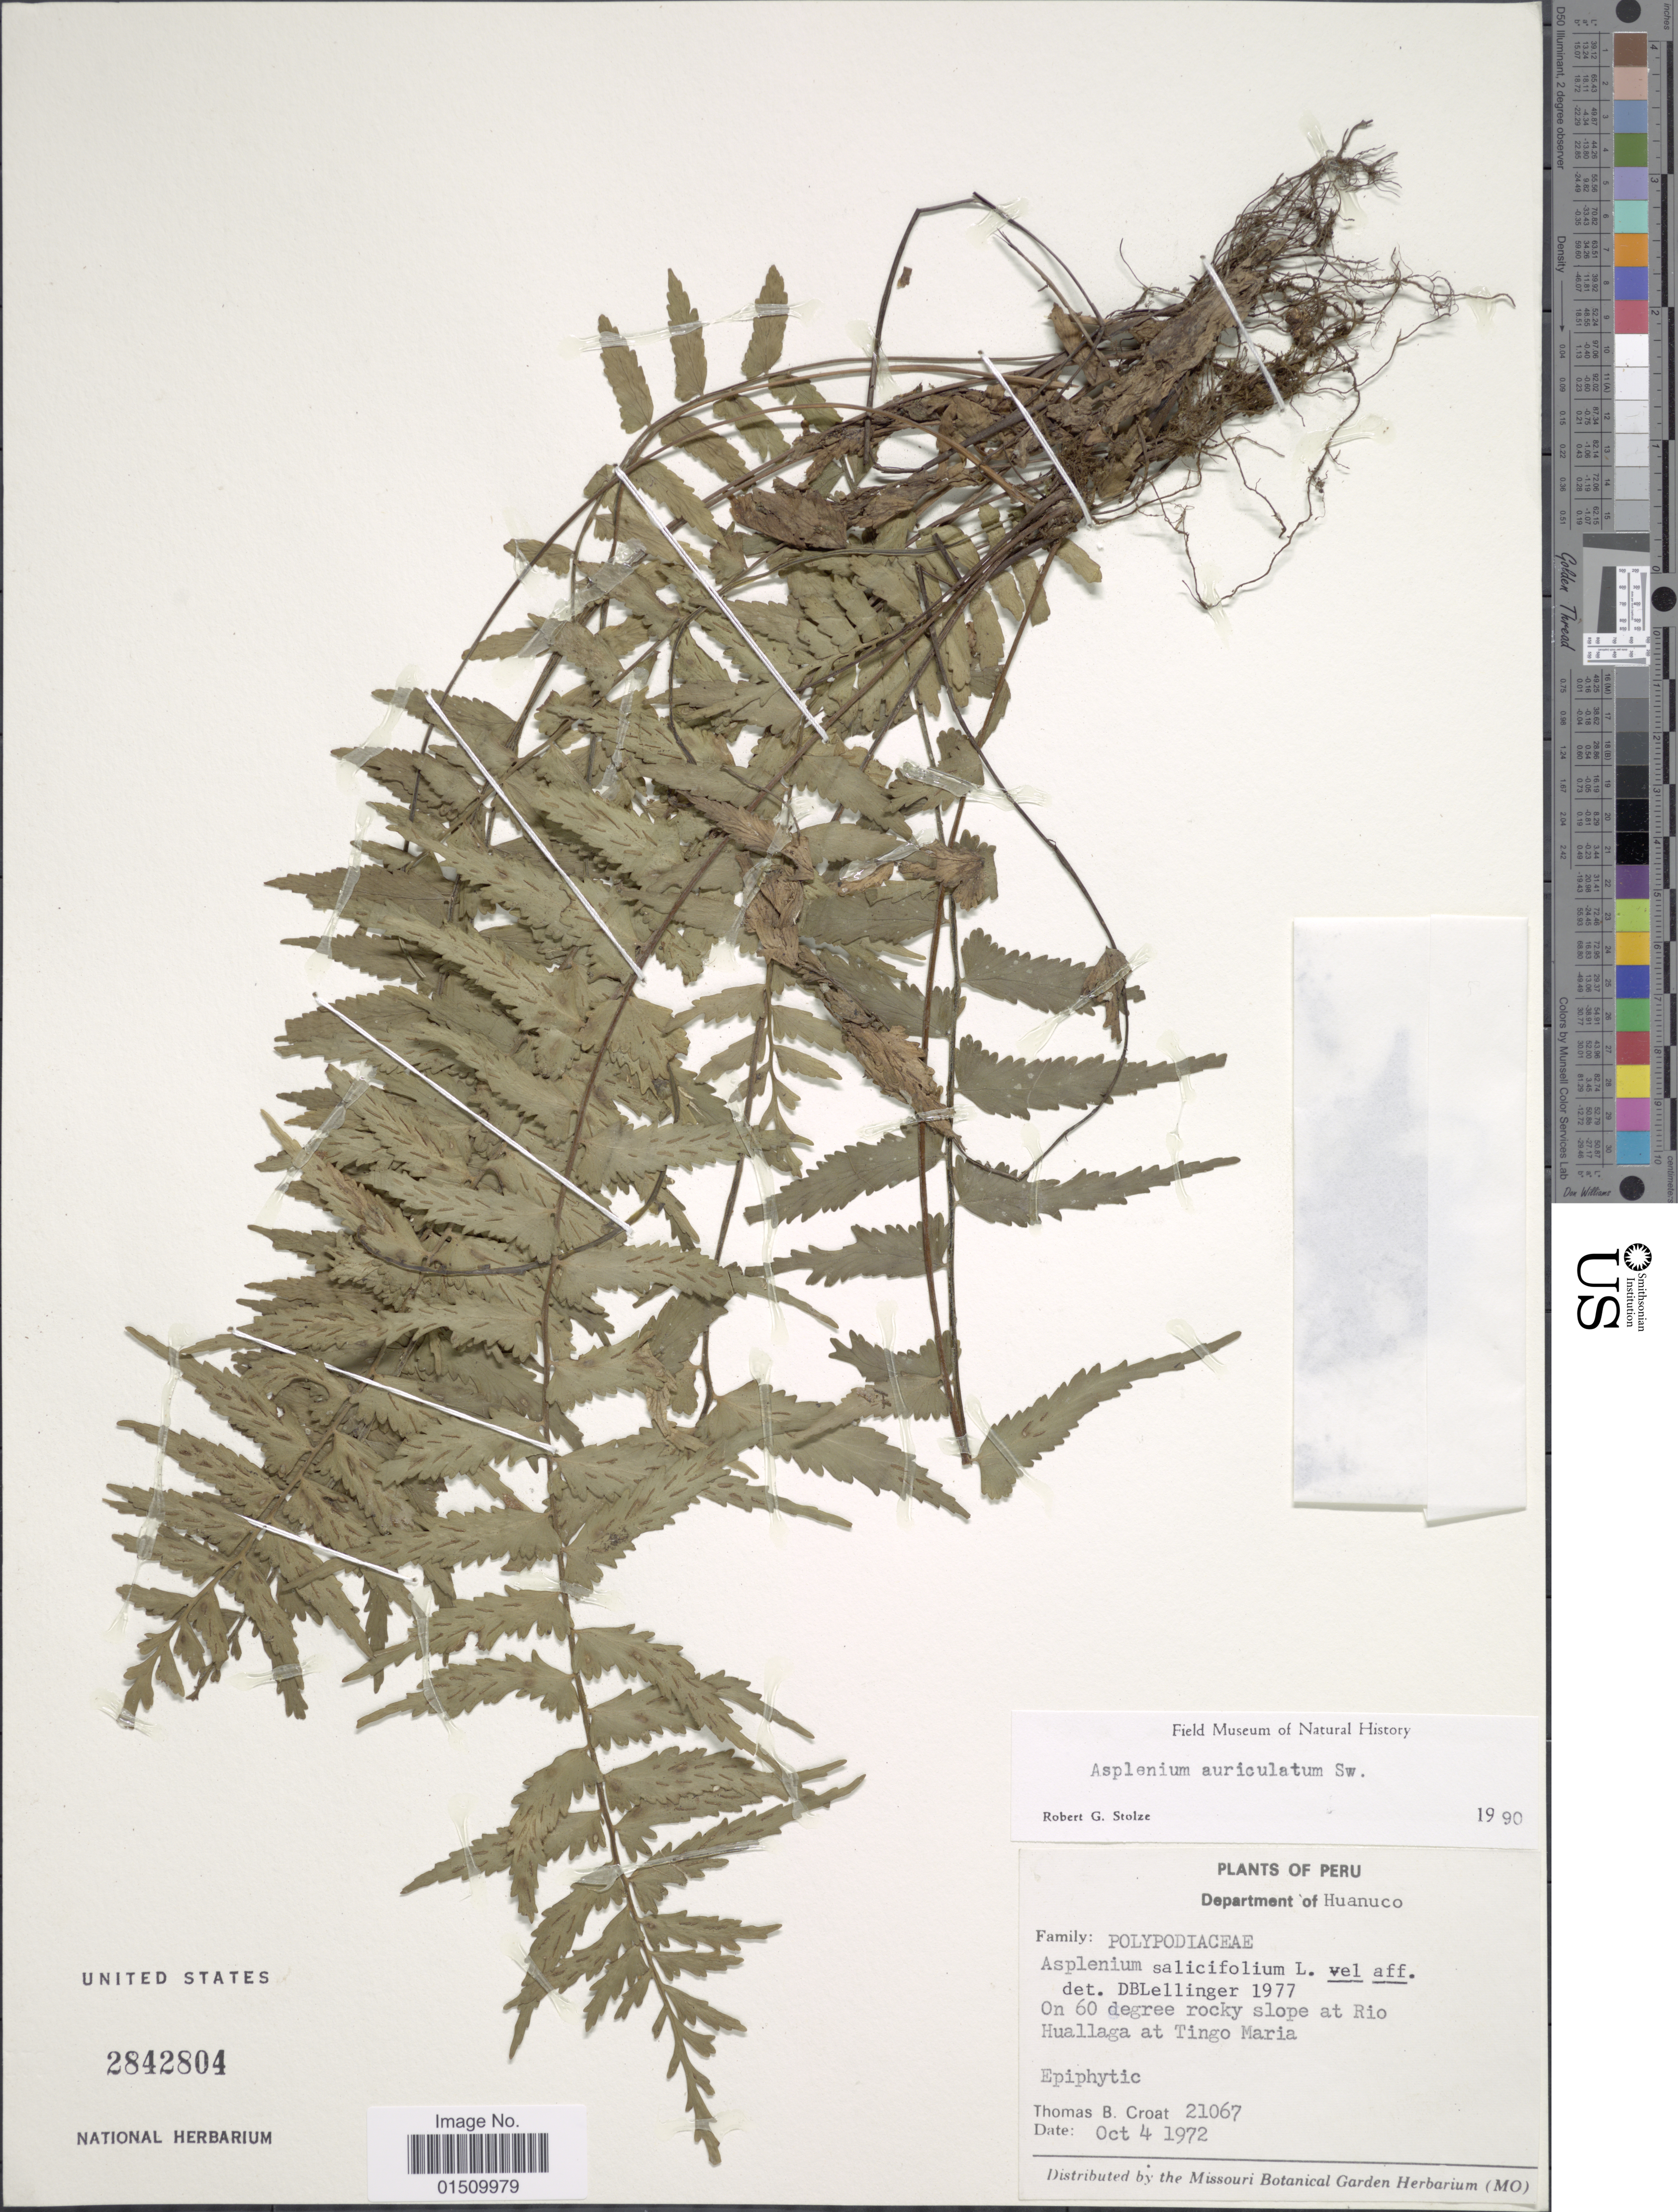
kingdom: Plantae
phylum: Tracheophyta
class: Polypodiopsida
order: Polypodiales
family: Aspleniaceae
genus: Asplenium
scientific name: Asplenium auriculatum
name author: Sw.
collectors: T. B. Croat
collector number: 21067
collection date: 1972-10-04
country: Peru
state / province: Huánuco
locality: Peru, Department of Huanuco, on 60 degree rocky slope at Rio Huallaga at Tingo Maria.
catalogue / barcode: US 2842804